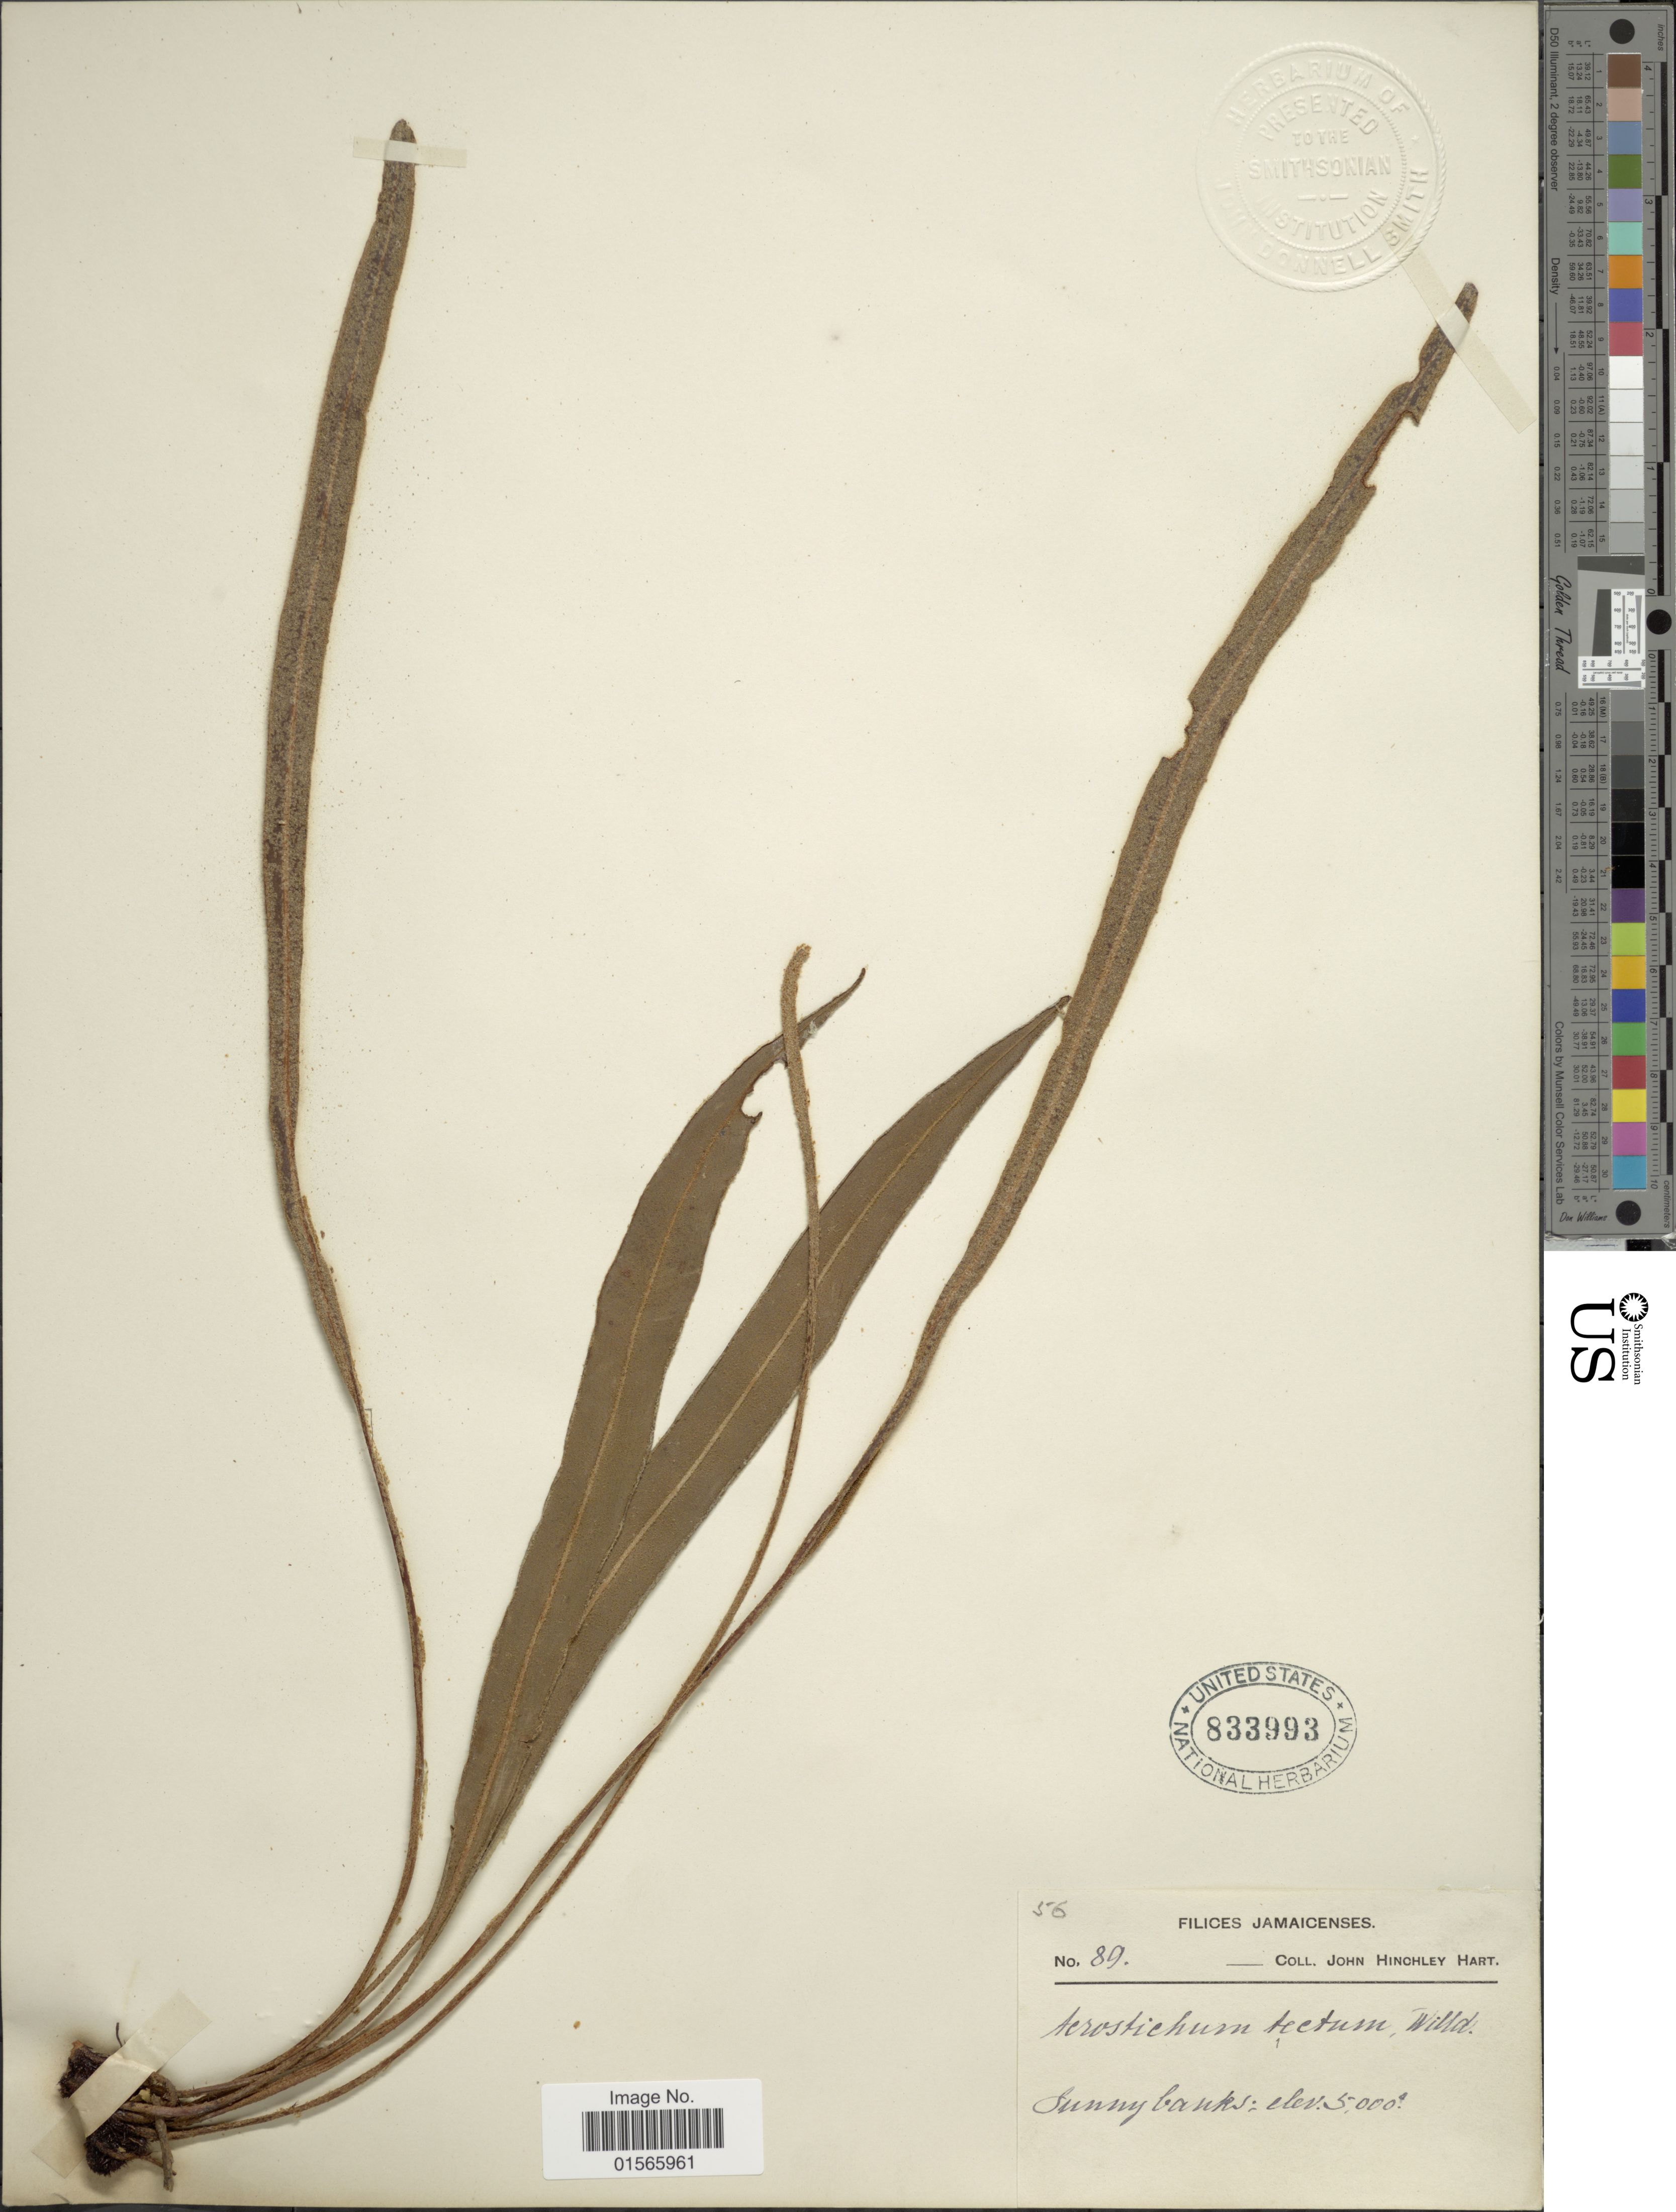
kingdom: Plantae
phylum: Tracheophyta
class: Polypodiopsida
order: Polypodiales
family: Dryopteridaceae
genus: Elaphoglossum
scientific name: Elaphoglossum tectum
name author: (Humb. & Bonpl.) Moore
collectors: J. H. Hart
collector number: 89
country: Jamaica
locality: Sunny banks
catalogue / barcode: US 833993